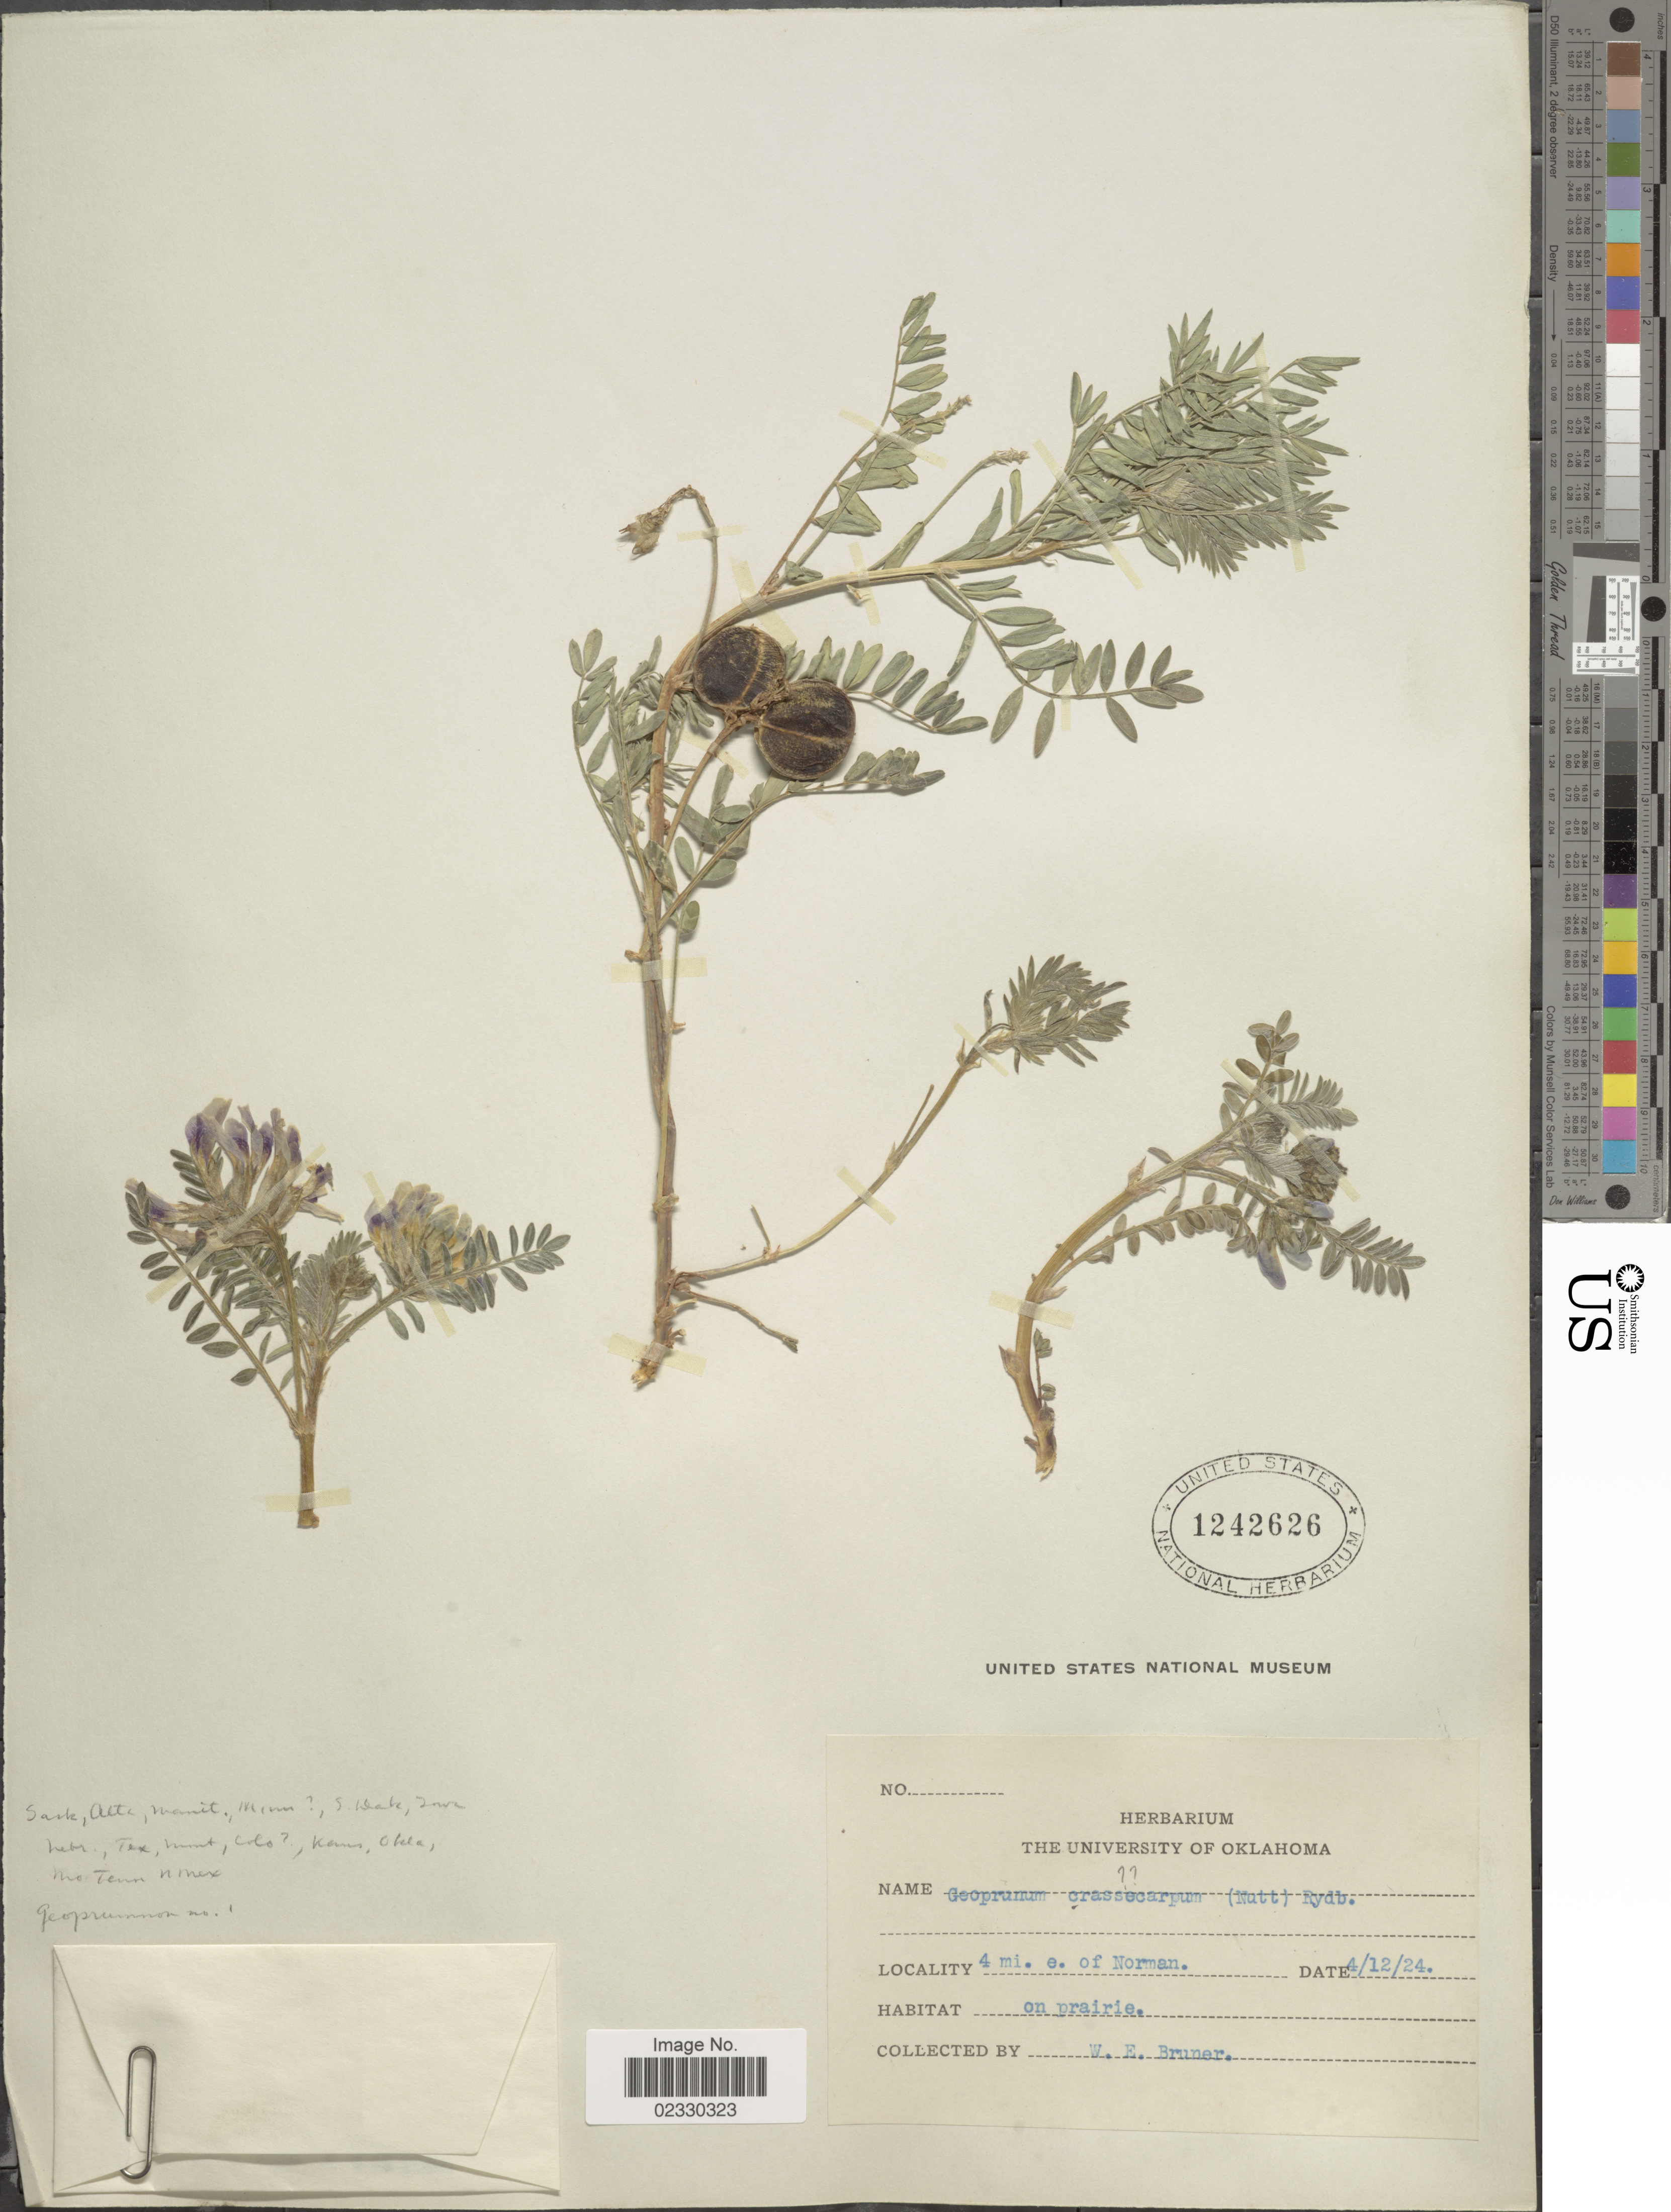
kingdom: Plantae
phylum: Tracheophyta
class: Magnoliopsida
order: Fabales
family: Fabaceae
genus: Astragalus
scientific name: Astragalus crassicarpus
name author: Nutt.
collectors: W. Bruner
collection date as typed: Transcribed d/m/y: 12/4/24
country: United States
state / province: Oklahoma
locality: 4 mi. e. of Norman, on prairie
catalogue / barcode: US 1242626